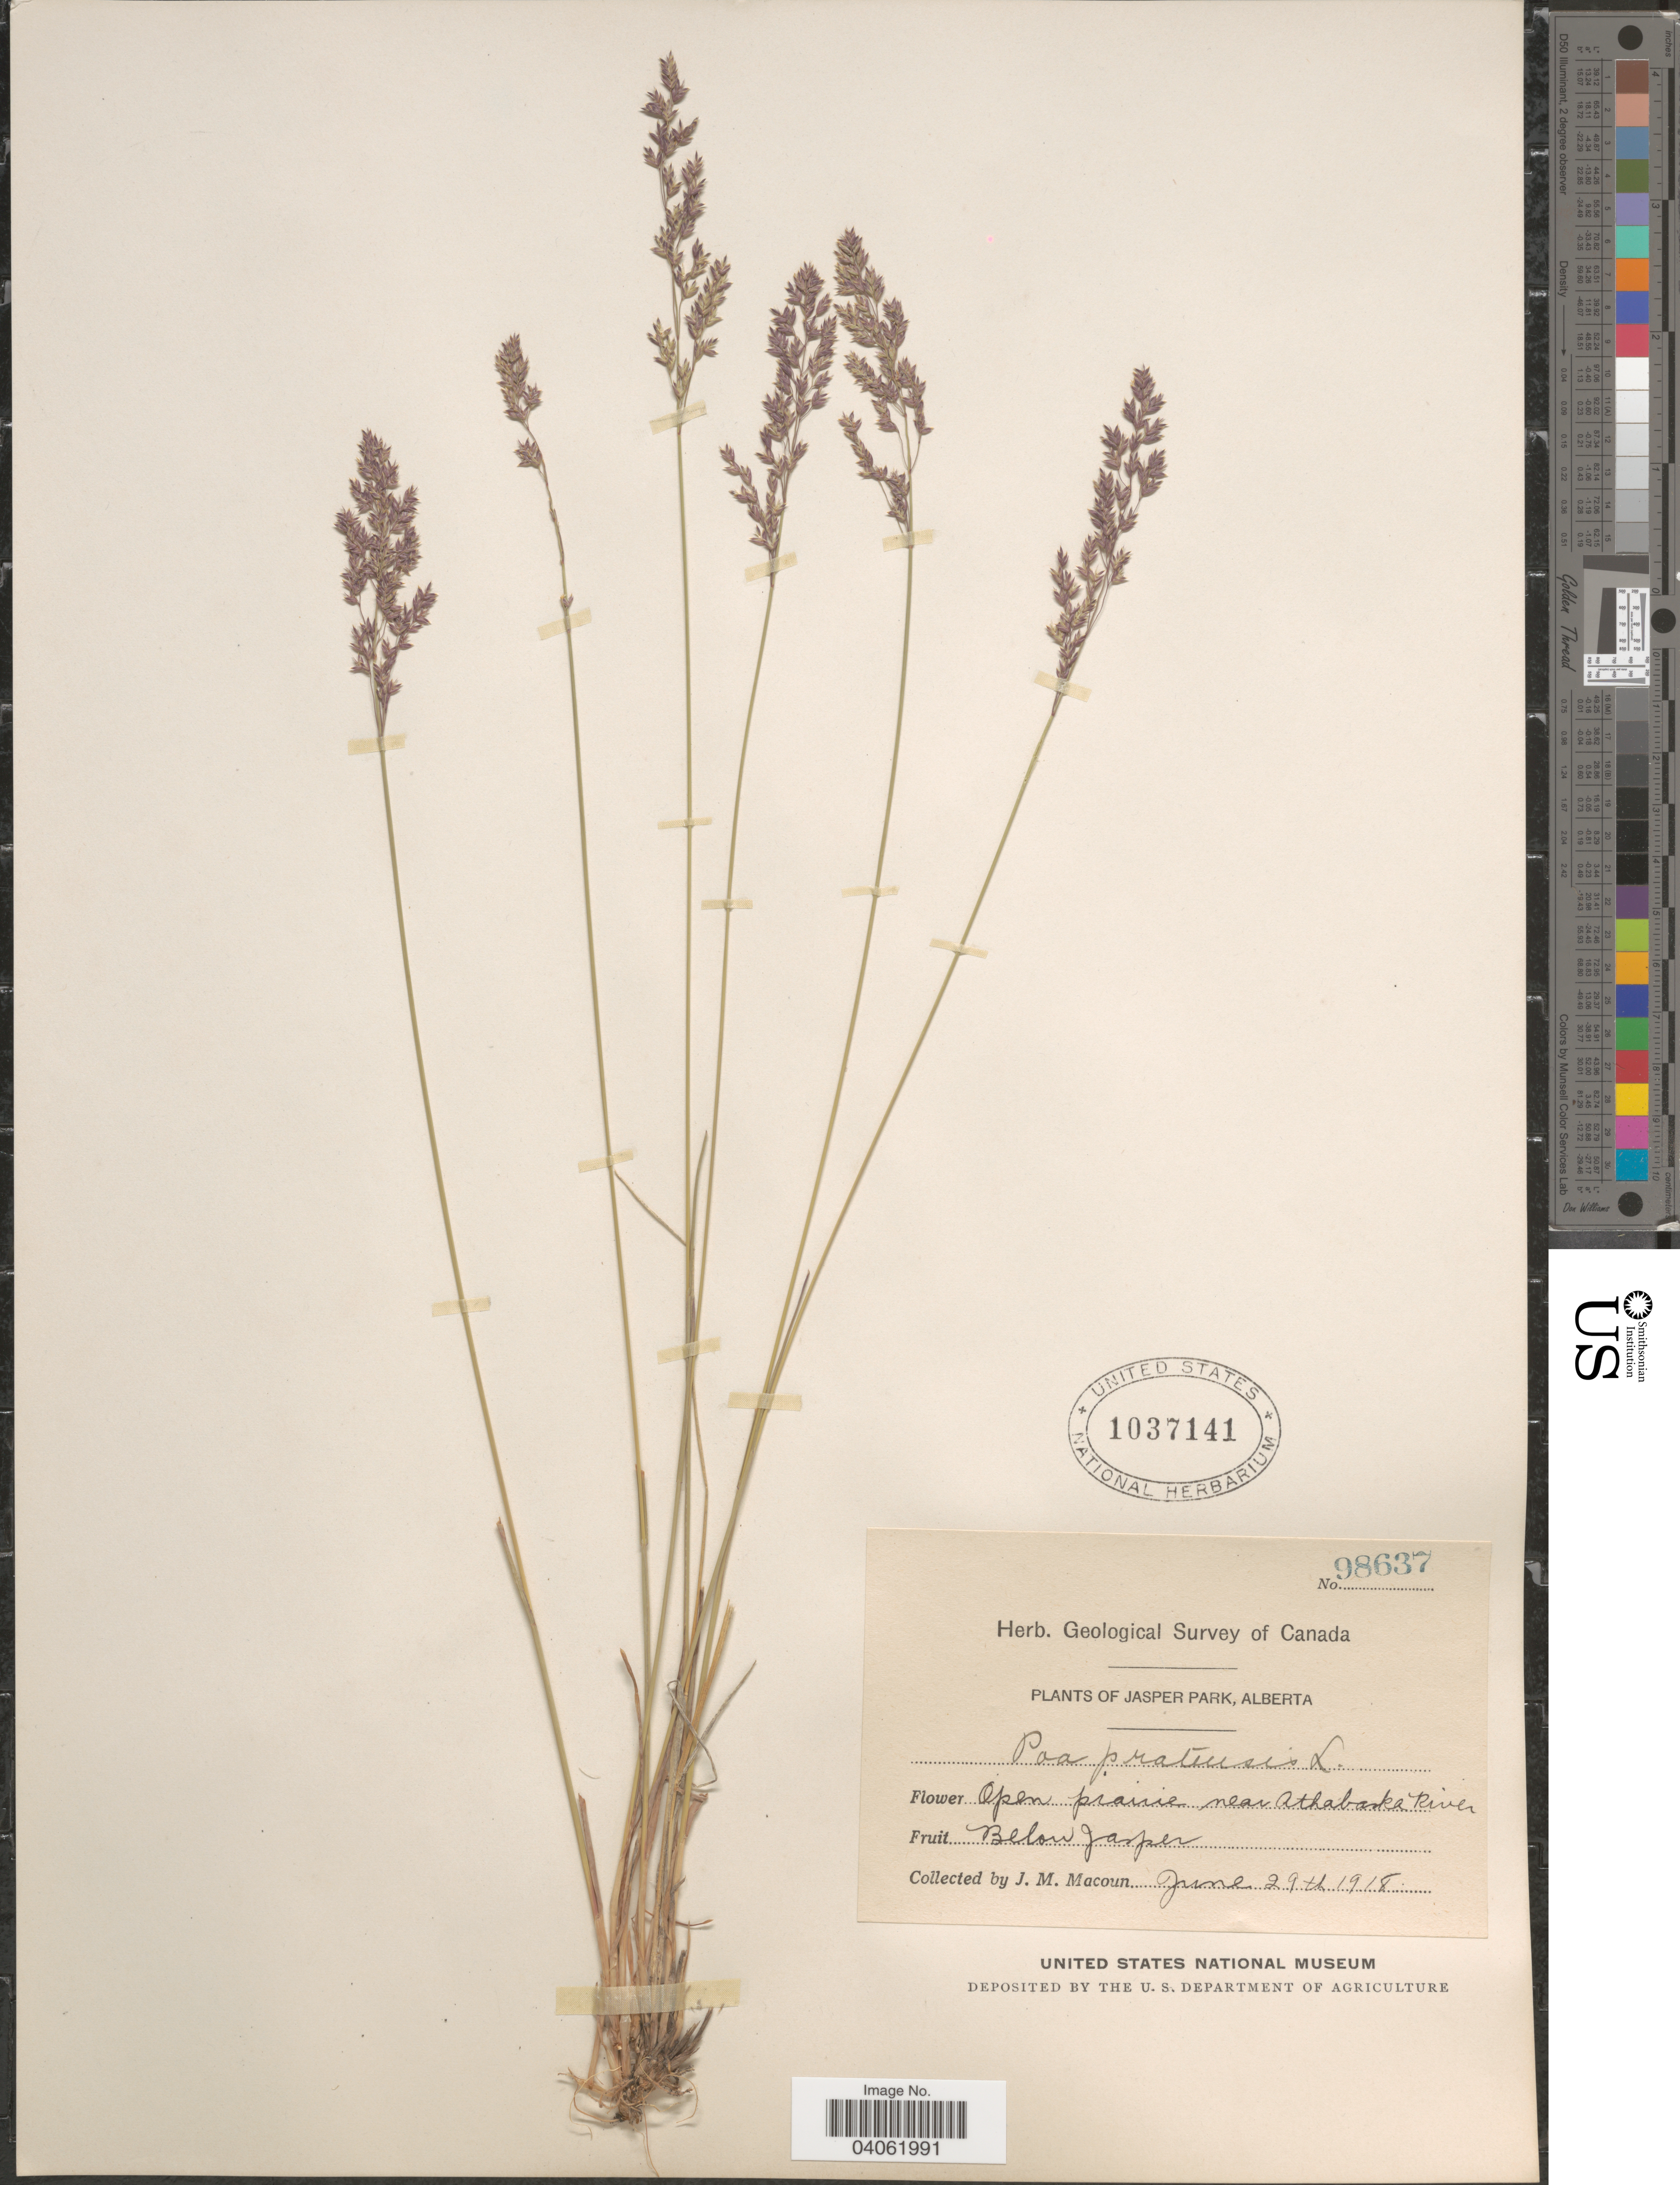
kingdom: Plantae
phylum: Tracheophyta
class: Liliopsida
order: Poales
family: Poaceae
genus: Poa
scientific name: Poa pratensis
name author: L.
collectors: J. M. Macoun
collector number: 98637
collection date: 1918-06-29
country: Canada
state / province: Alberta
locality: Jasper Park. Near Athabaska River. Below Jasper.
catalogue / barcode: US 1037141